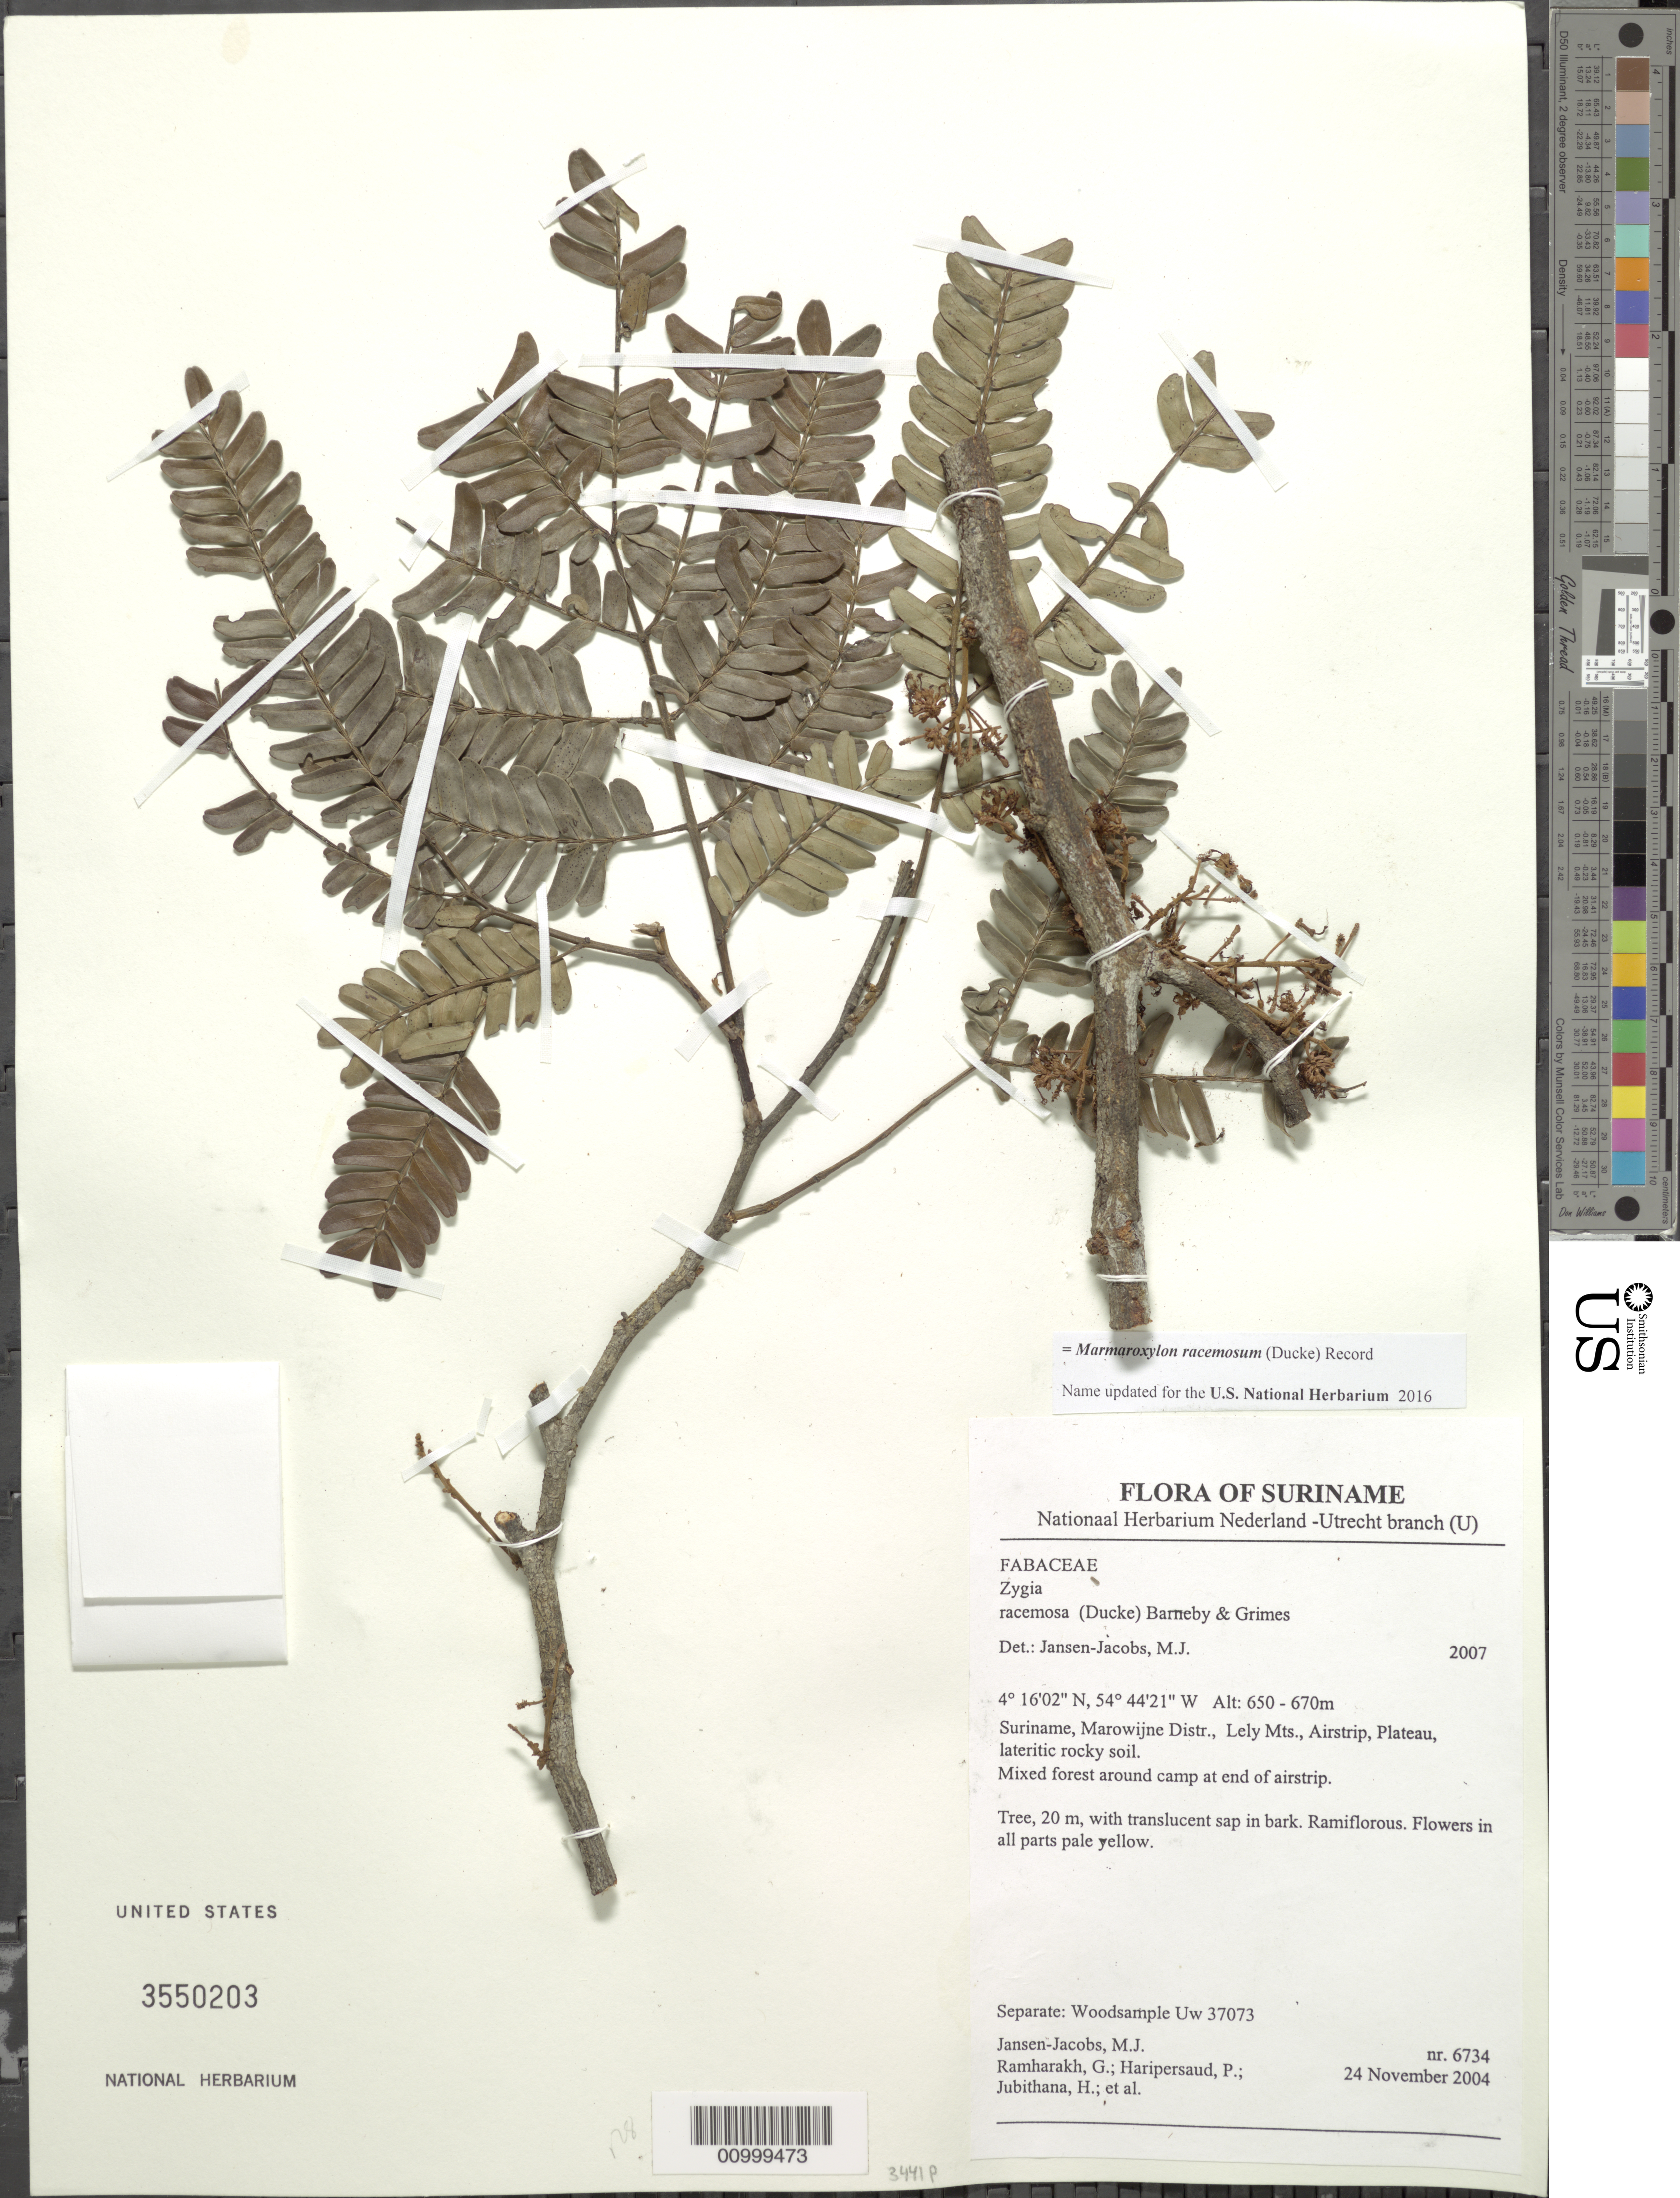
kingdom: Plantae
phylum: Tracheophyta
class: Magnoliopsida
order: Fabales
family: Fabaceae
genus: Zygia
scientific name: Zygia racemosa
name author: (Ducke) Barneby & J.W. Grimes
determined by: Jansen-Jacobs, M. J., (U), Nationaal Herbarium Nederland, Utrecht University branch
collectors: M. J. Jansen-Jacobs et al.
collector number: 6734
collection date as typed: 24-Nov-04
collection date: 2004-11-24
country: Suriname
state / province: Marowijne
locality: Marowijne District, Lely Mountains, airstrip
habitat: Plateau, lateritic rocky soil. Mixed forest around camp at end of airstrip.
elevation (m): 650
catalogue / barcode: US 3550203